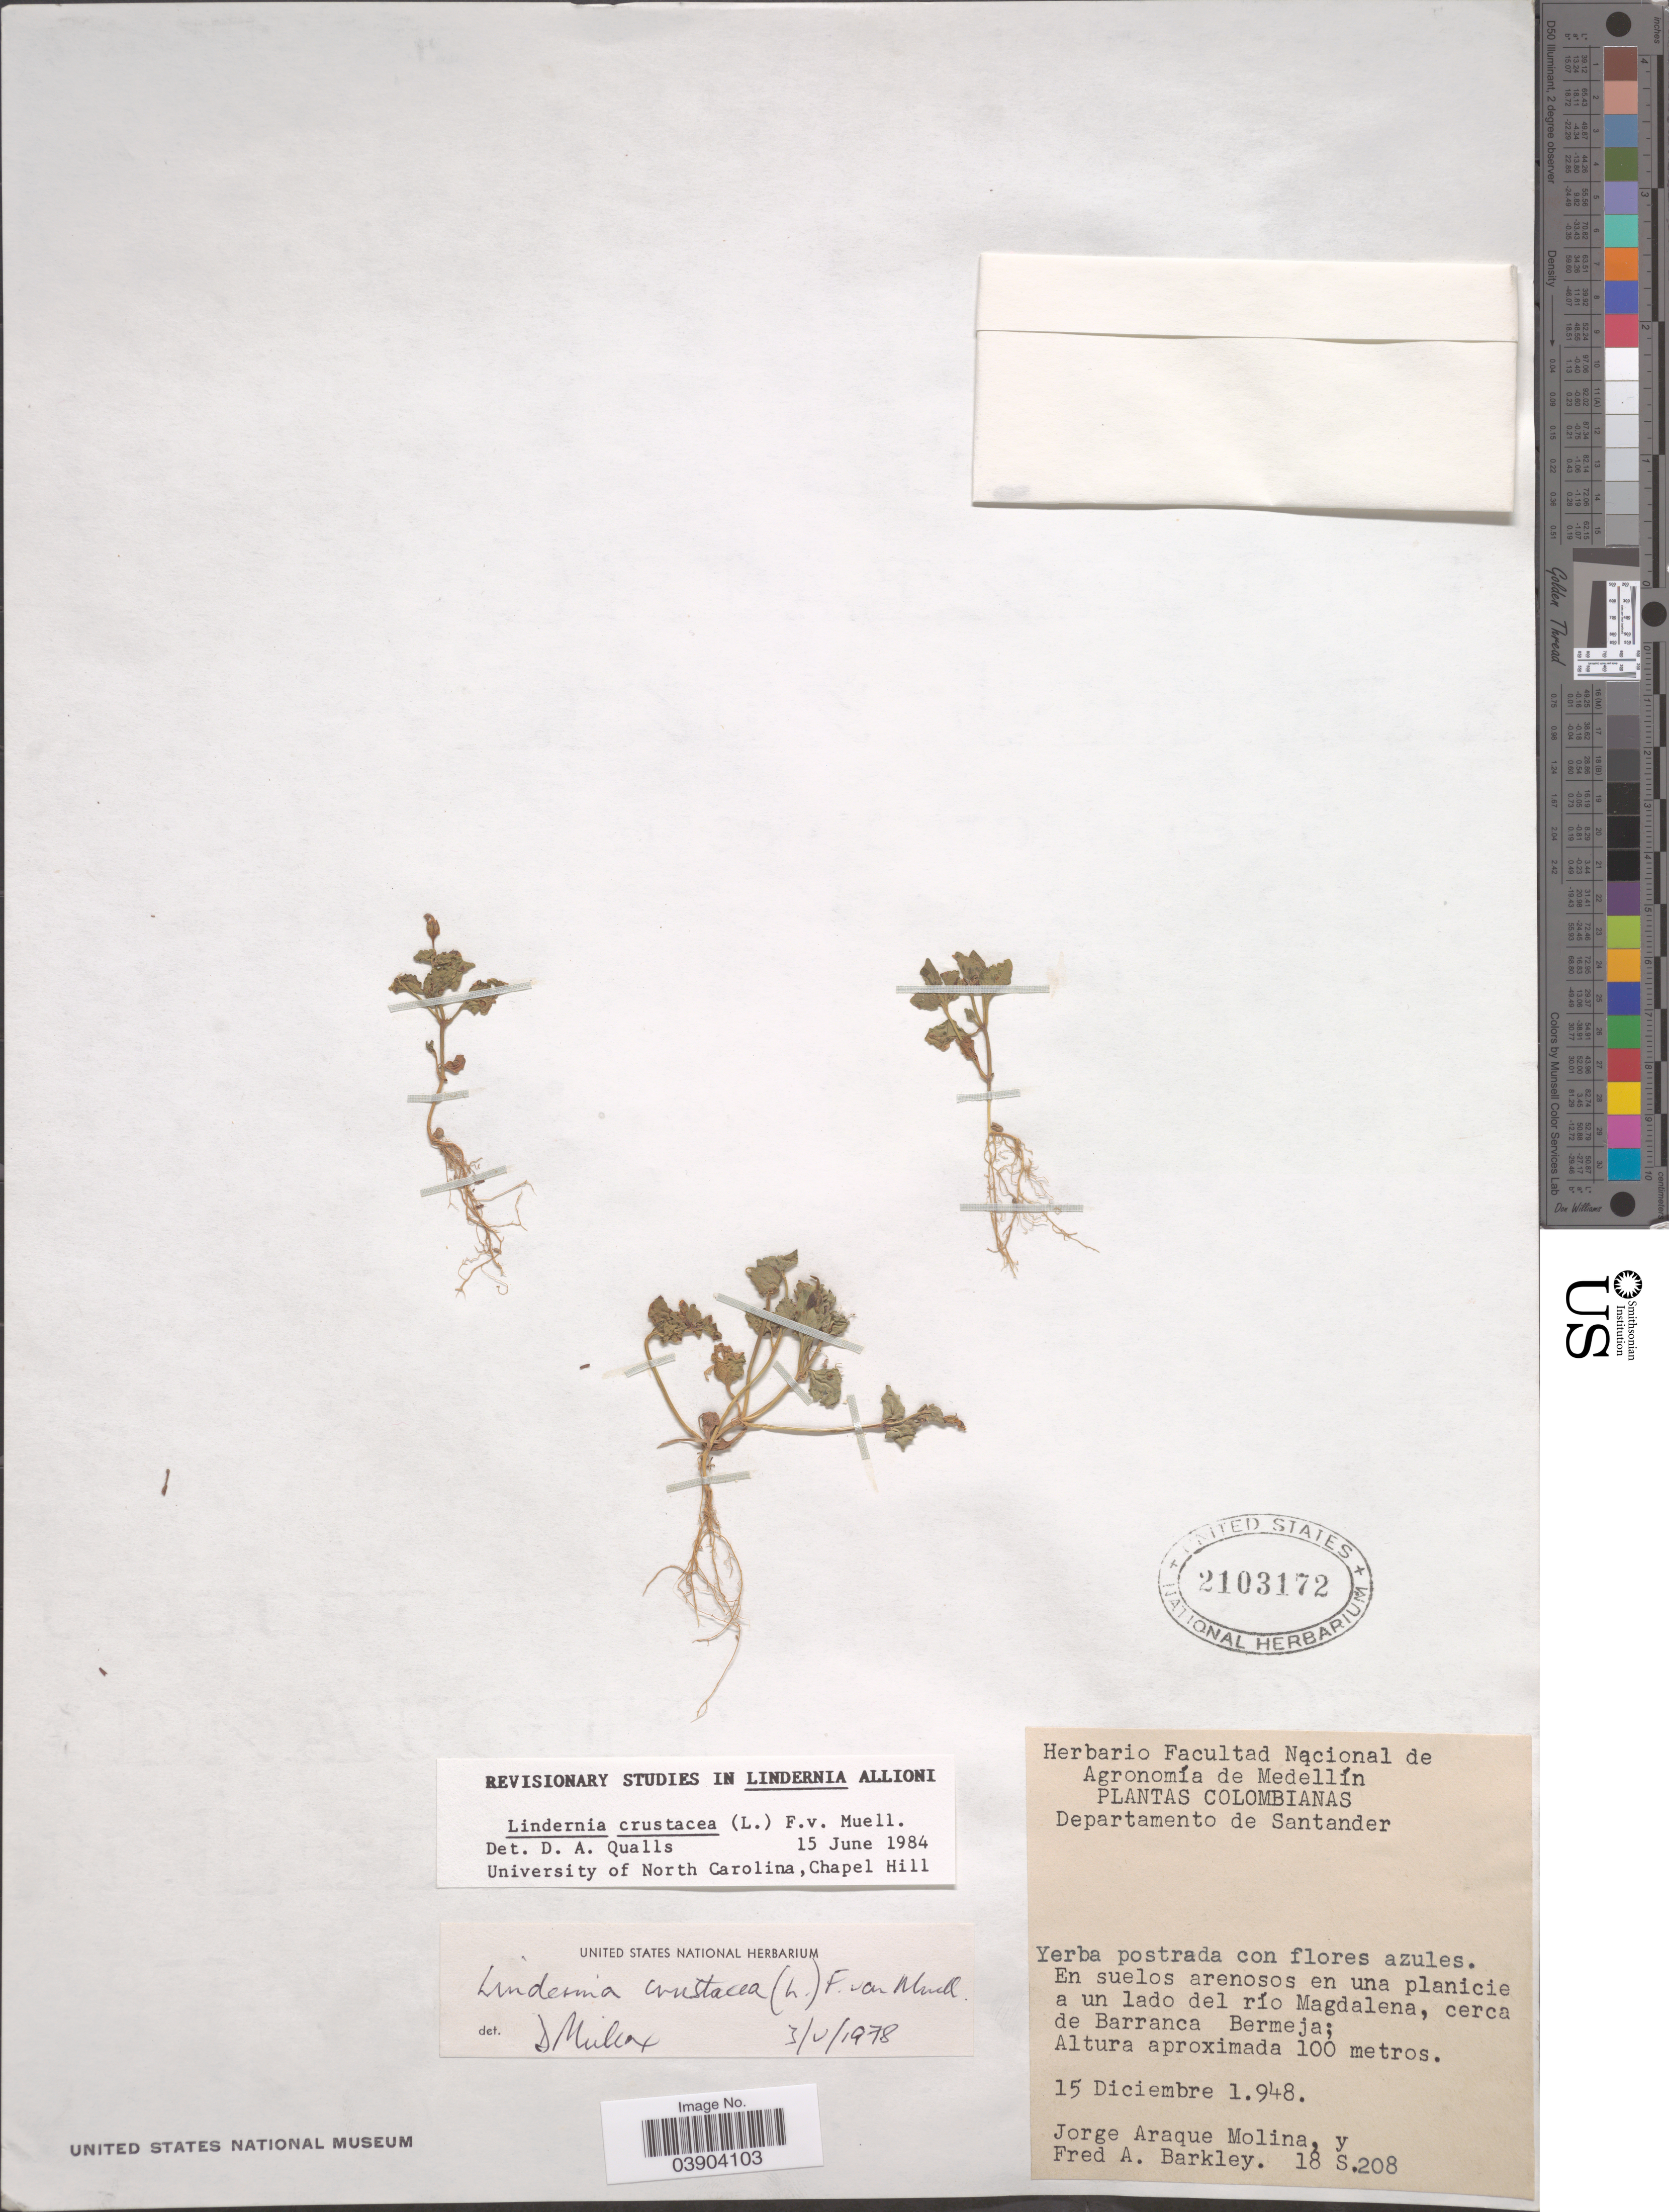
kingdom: Plantae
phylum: Tracheophyta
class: Magnoliopsida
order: Lamiales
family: Linderniaceae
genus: Lindernia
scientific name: Lindernia crustacea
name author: (L.) F. Muell.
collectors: J. Araque Molina & F. A. Barkley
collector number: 18S.208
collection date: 1948-12-15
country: Colombia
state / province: Santander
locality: Departamento de Santander. En suelos arenosos en una planicie a un lado del río Magdalena, cerca de Barranca Bermeja.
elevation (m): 100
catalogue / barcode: US 2103172